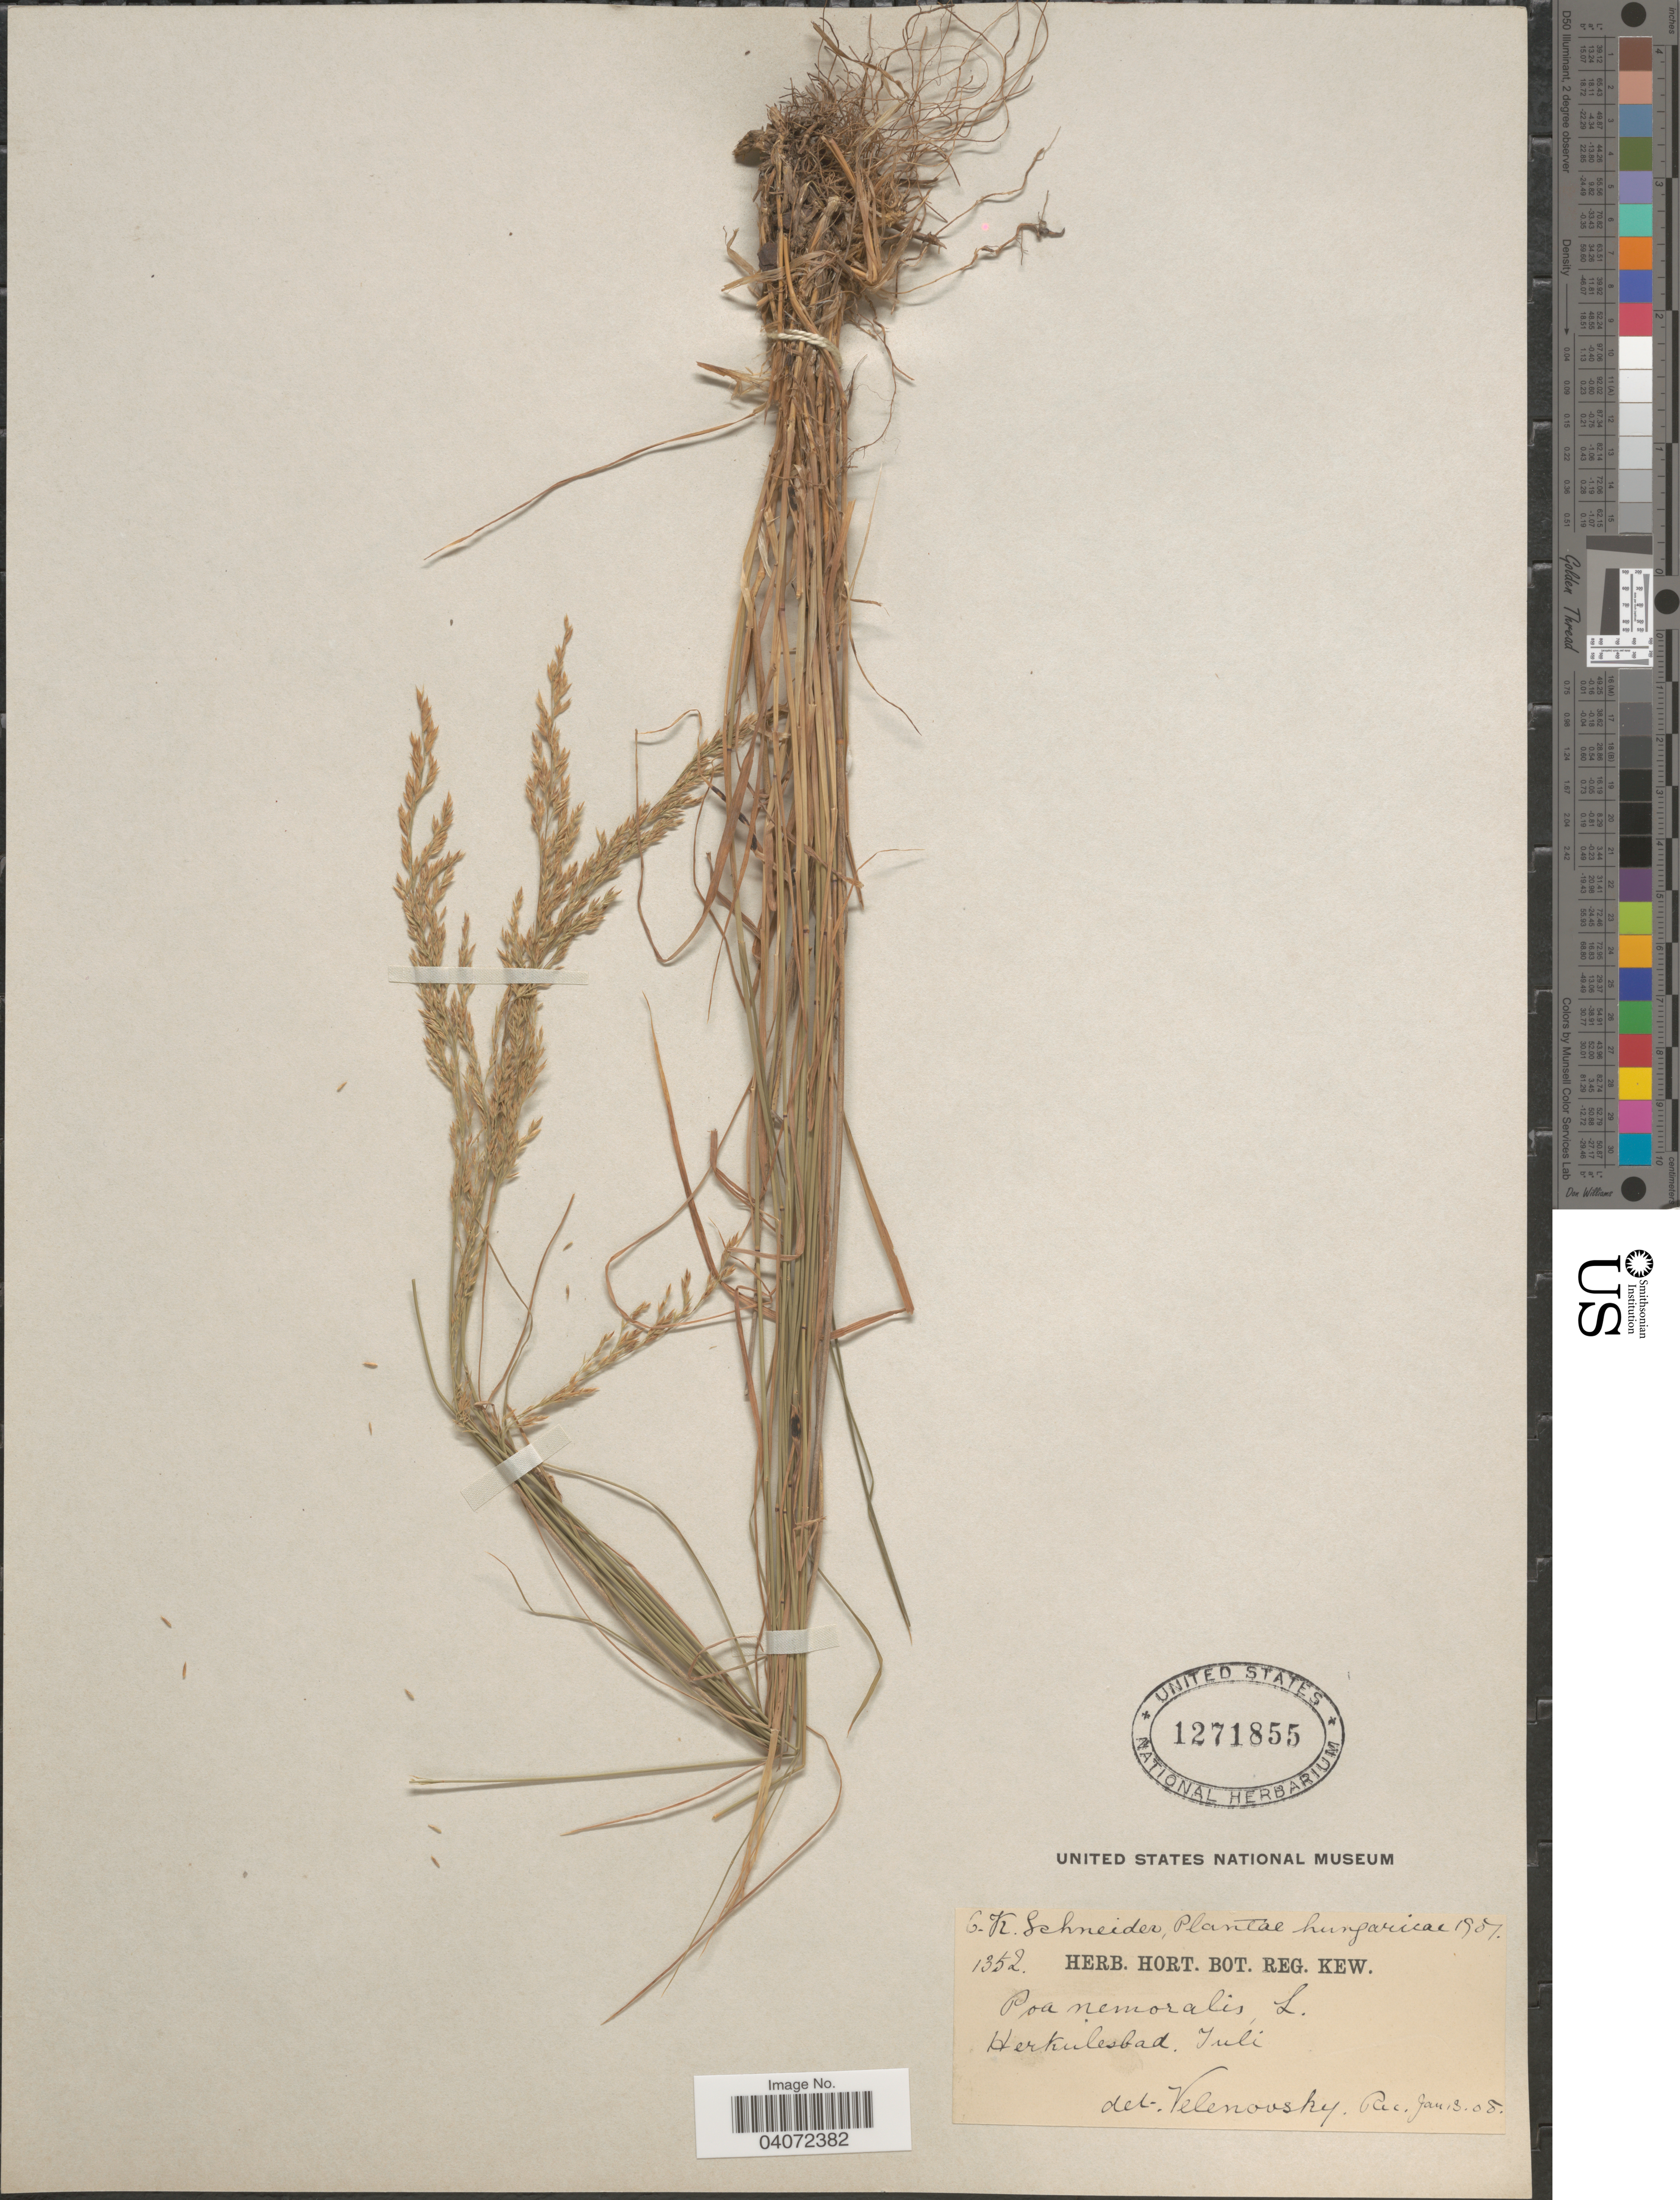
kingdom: Plantae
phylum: Tracheophyta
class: Liliopsida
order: Poales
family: Poaceae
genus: Poa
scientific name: Poa nemoralis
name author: L.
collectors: G. Schneider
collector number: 1352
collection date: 1908-01-03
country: Hungary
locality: Herkulesbad.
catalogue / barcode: US 1271855